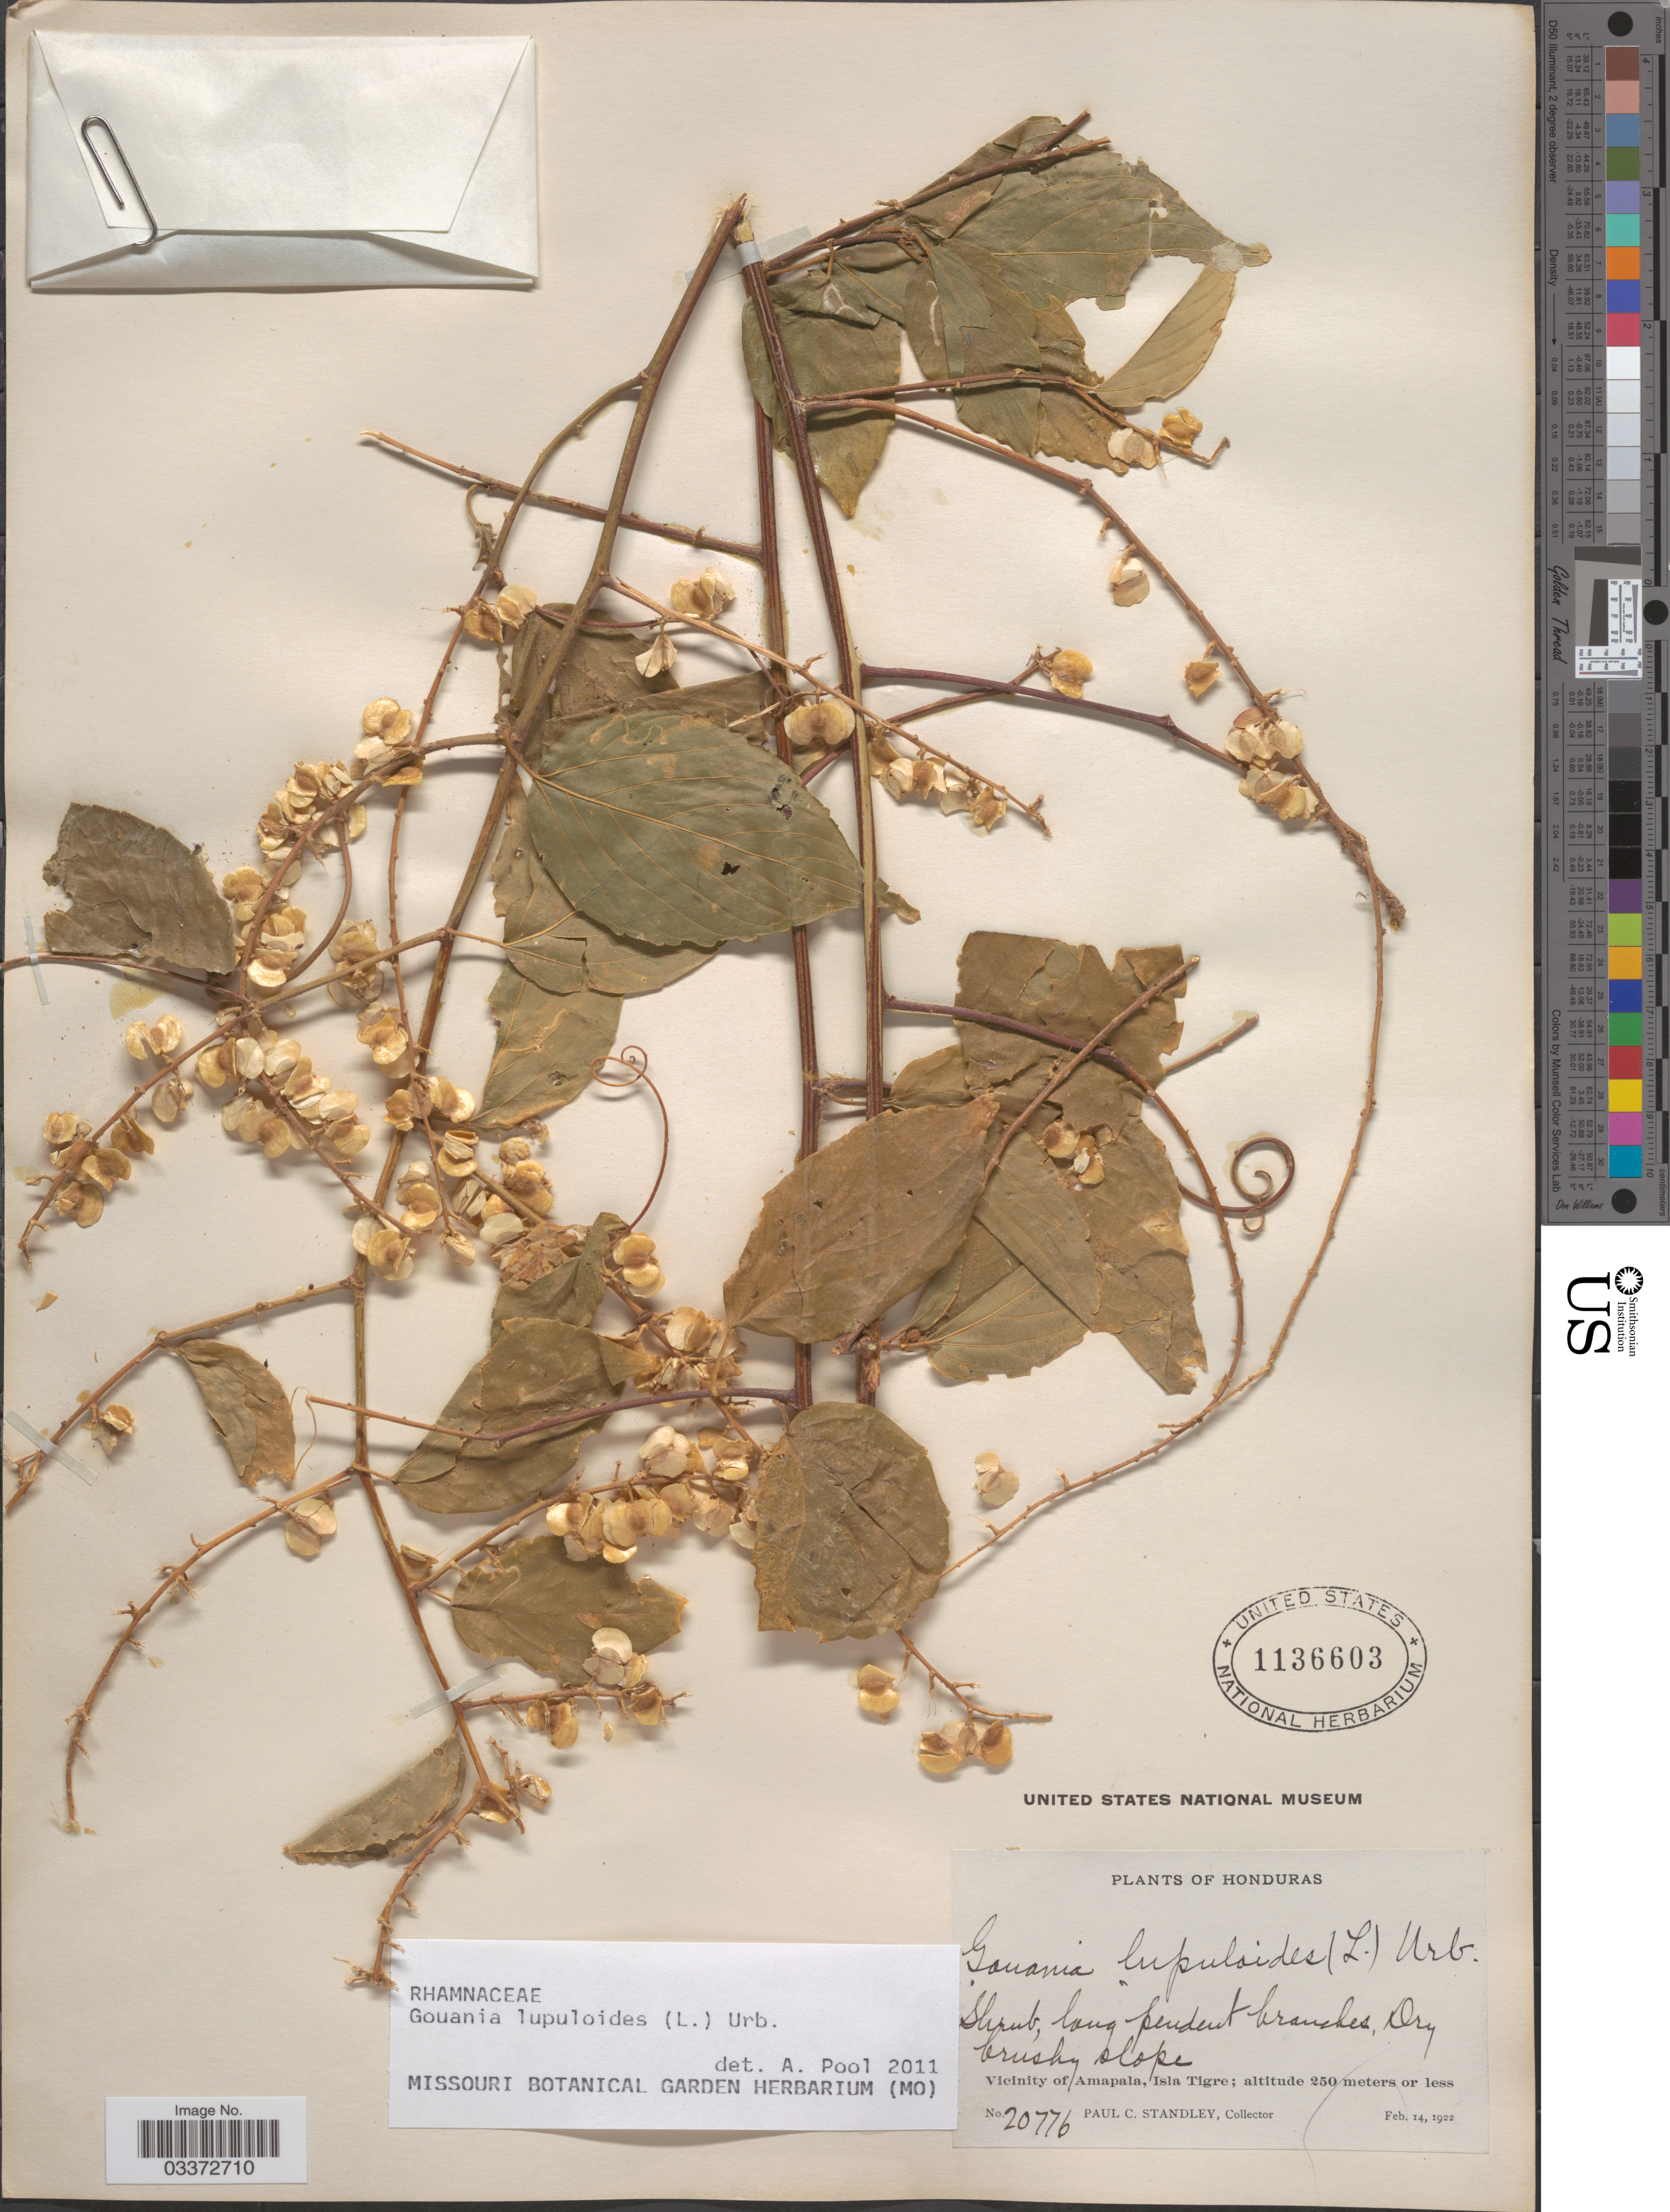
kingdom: Plantae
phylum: Tracheophyta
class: Magnoliopsida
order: Rosales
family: Rhamnaceae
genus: Gouania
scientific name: Gouania lupuloides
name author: (L.) Urb.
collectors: P. C. Standley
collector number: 20776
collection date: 1922-02-14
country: Honduras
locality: Vicinity of Amapala, Isla Tigre.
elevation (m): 250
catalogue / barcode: US 1136603